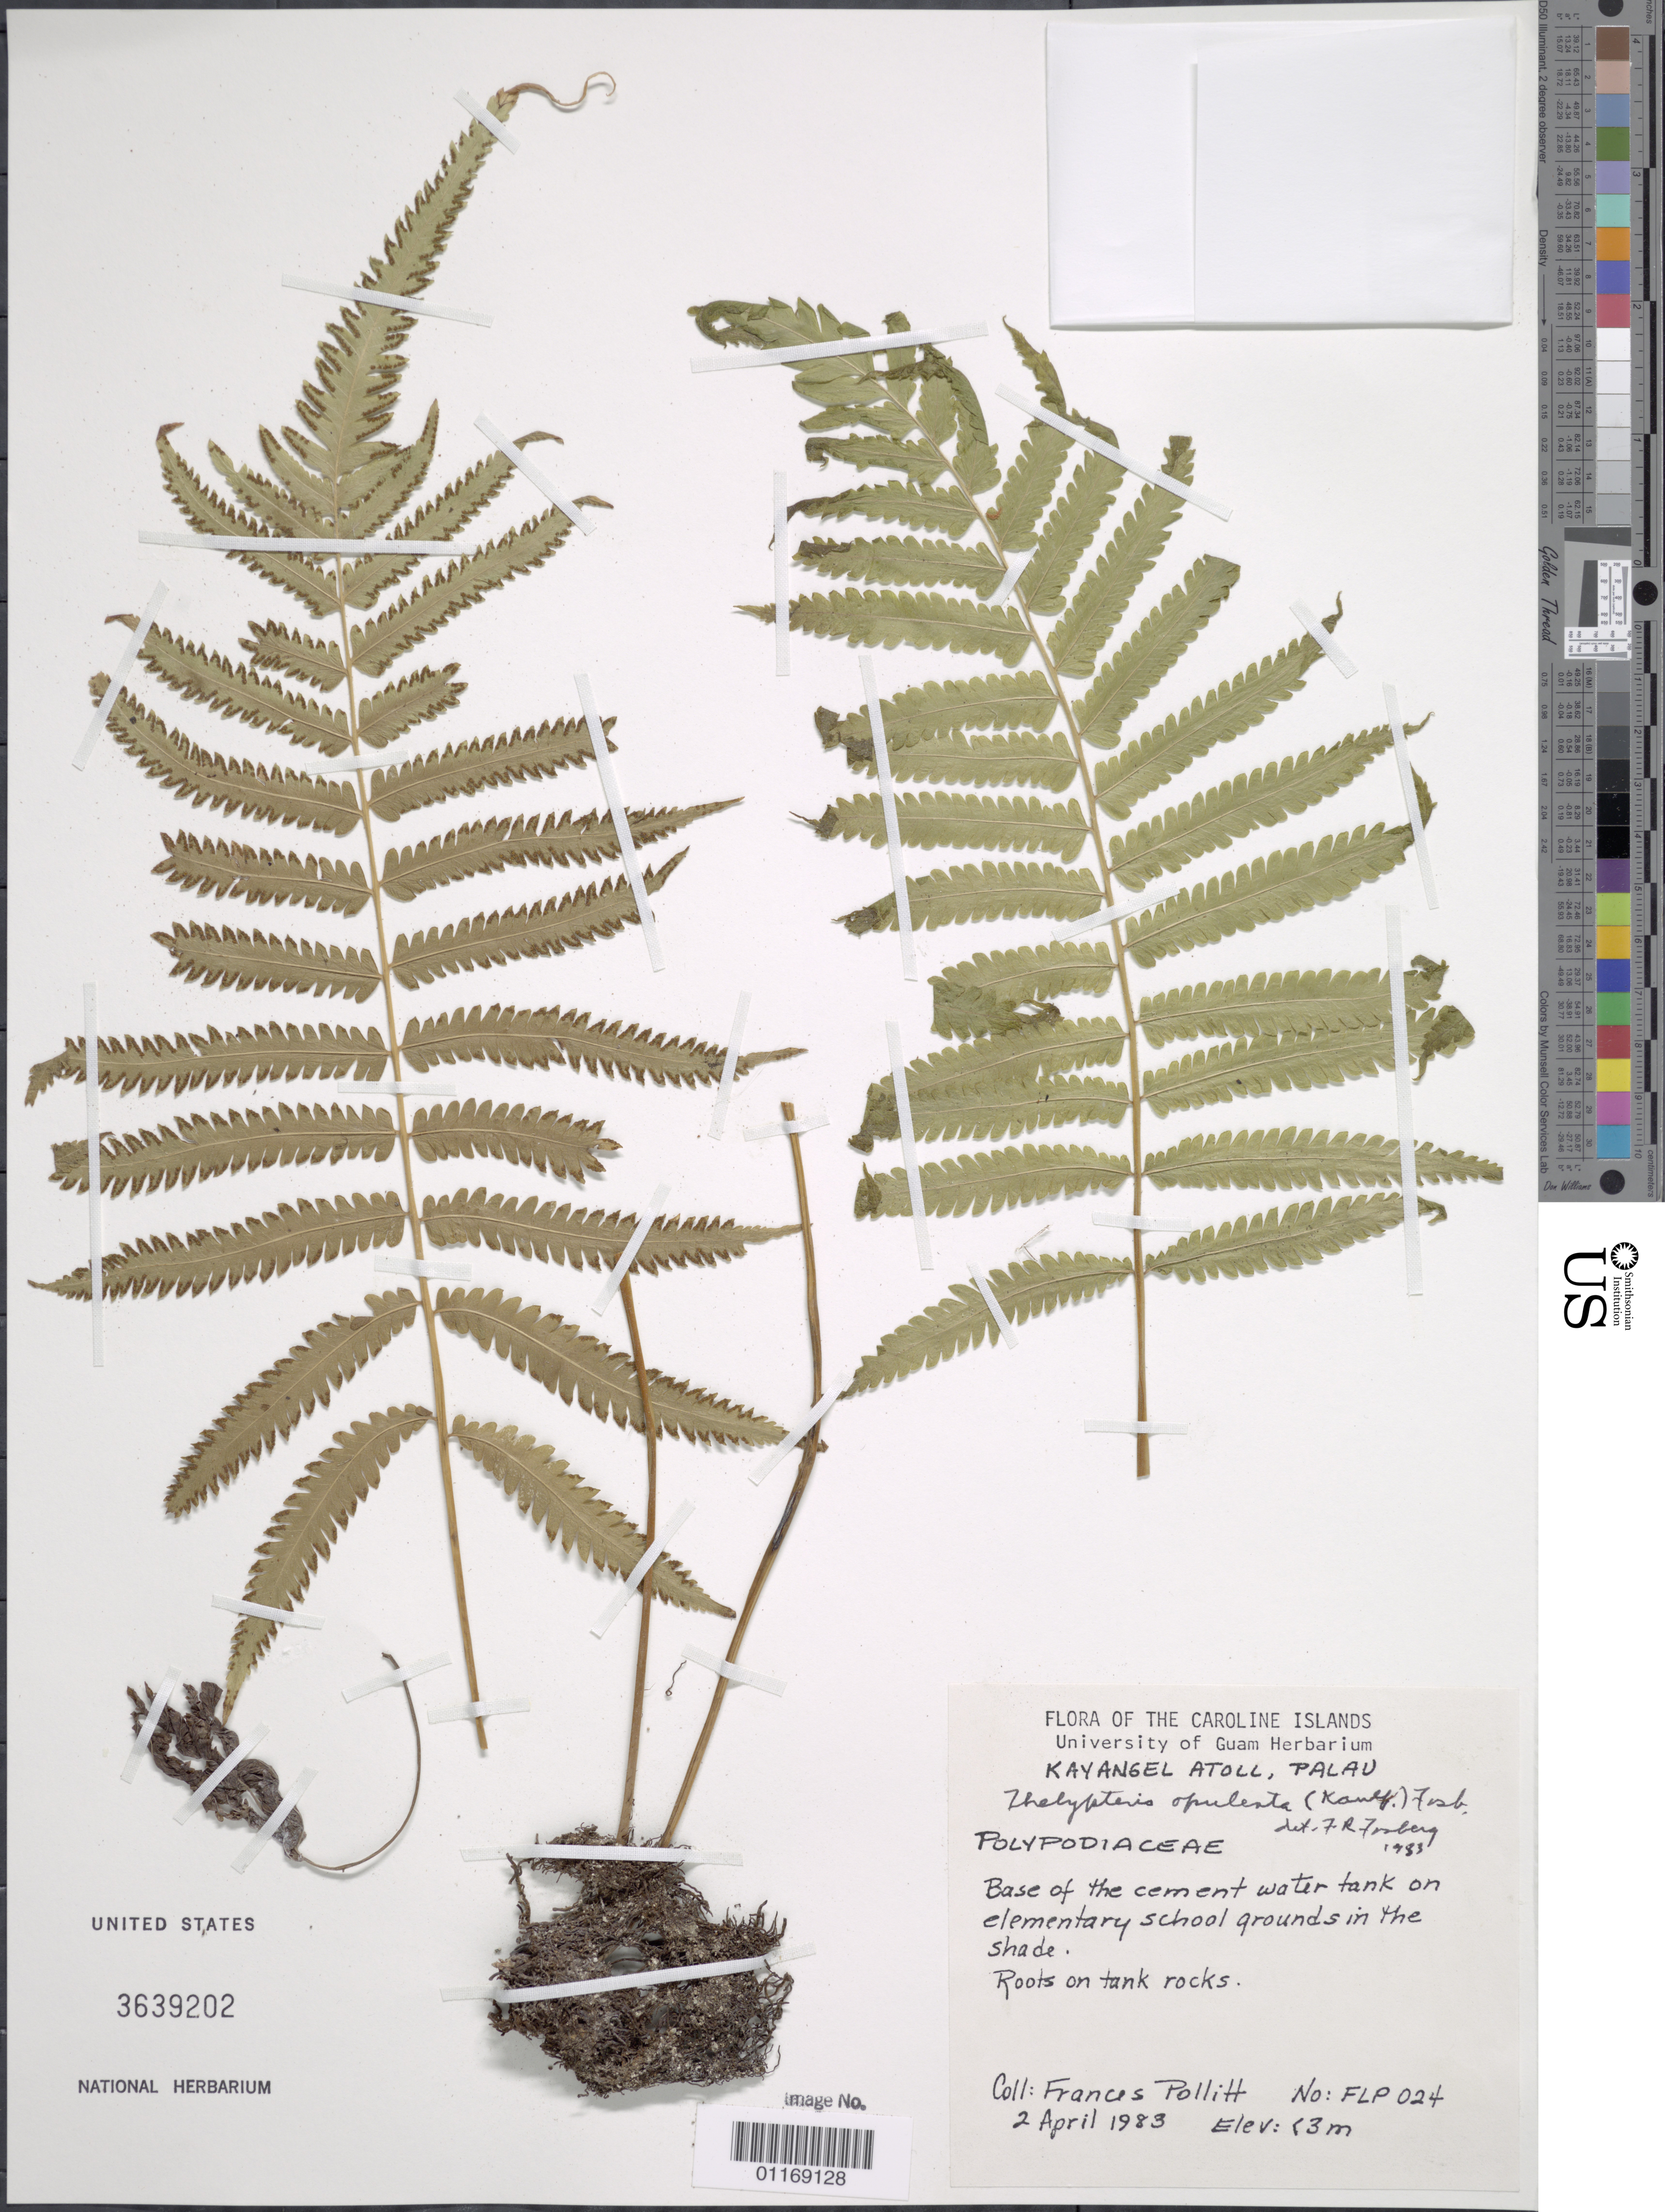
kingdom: Plantae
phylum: Tracheophyta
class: Polypodiopsida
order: Polypodiales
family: Thelypteridaceae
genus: Amphineuron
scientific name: Amphineuron opulentum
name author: (Kaulf.) Holttum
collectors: F. Pollitt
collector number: FLP024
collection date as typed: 02 Apr 1983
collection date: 1983-04-02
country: Palau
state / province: Kayangel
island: Ngcheangel [Kayangel] Atoll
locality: Elementary school grounds.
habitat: Base of cement water tank. Shade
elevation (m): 3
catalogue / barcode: US 3639202